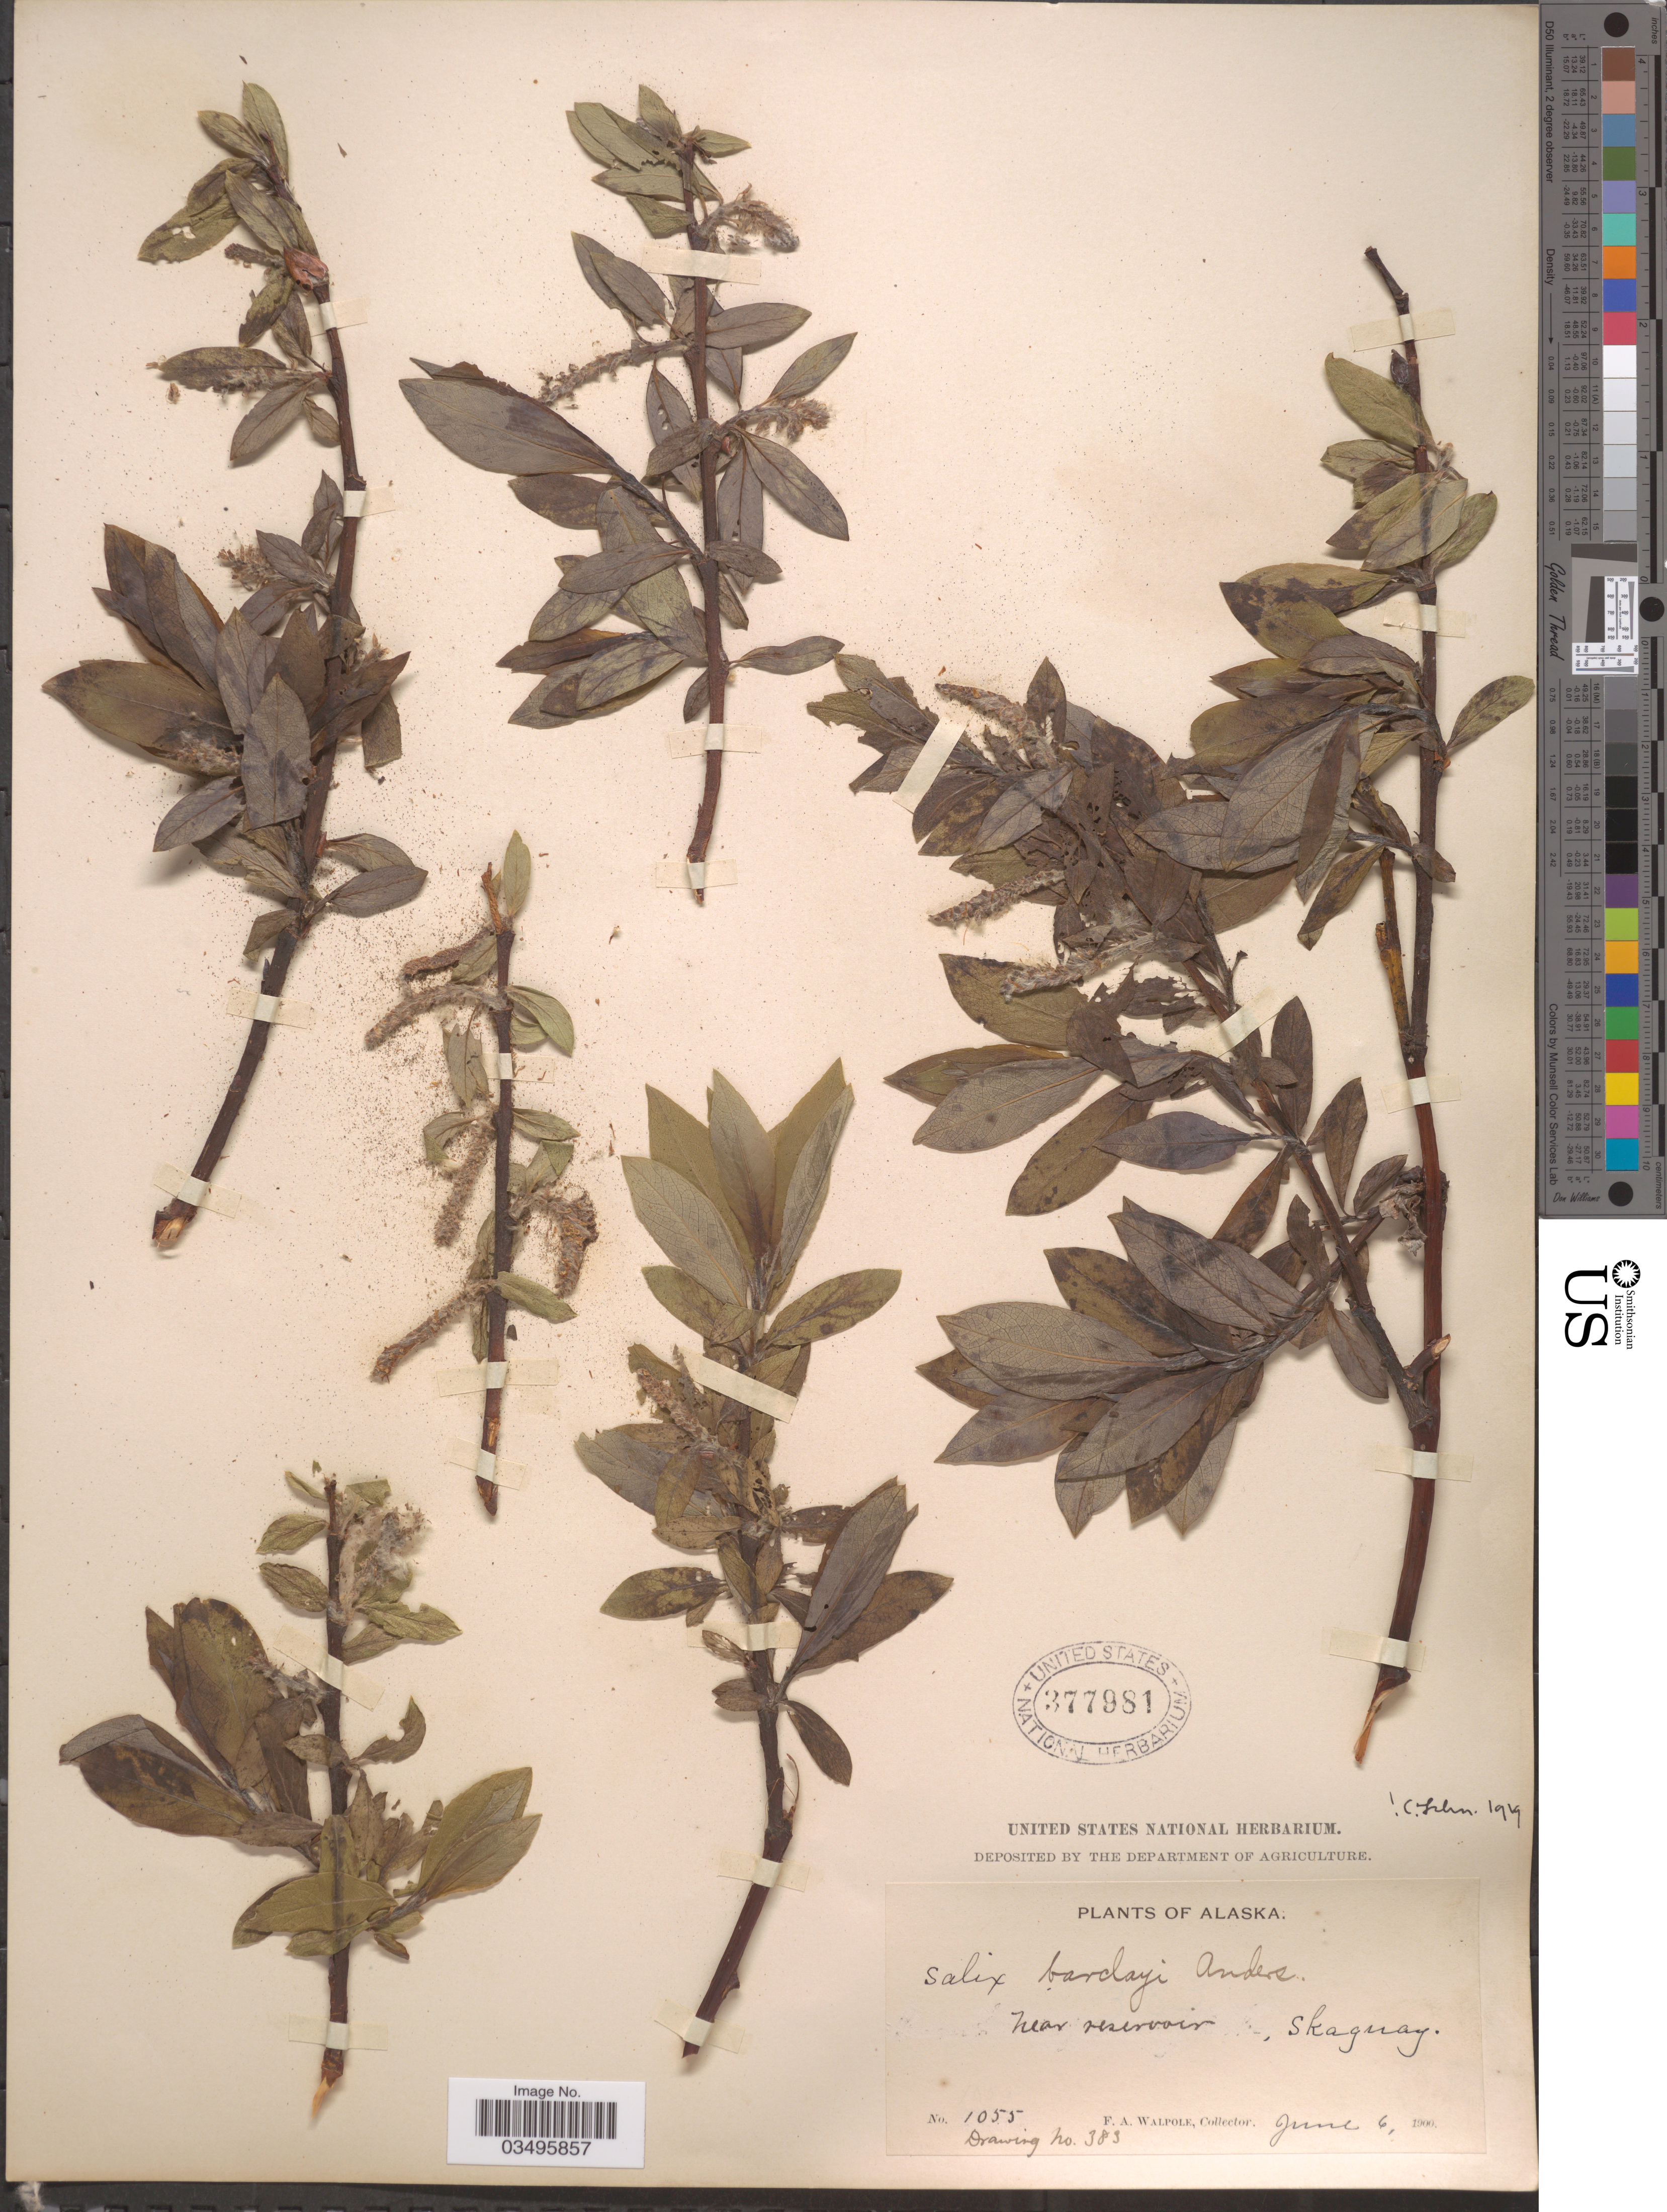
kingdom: Plantae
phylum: Tracheophyta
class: Magnoliopsida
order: Malpighiales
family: Salicaceae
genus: Salix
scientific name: Salix barclayi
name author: Andersson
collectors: F. Walpole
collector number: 1055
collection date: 1900-06-06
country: United States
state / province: Alaska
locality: Near reservoir, Skagway.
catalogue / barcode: US 377981